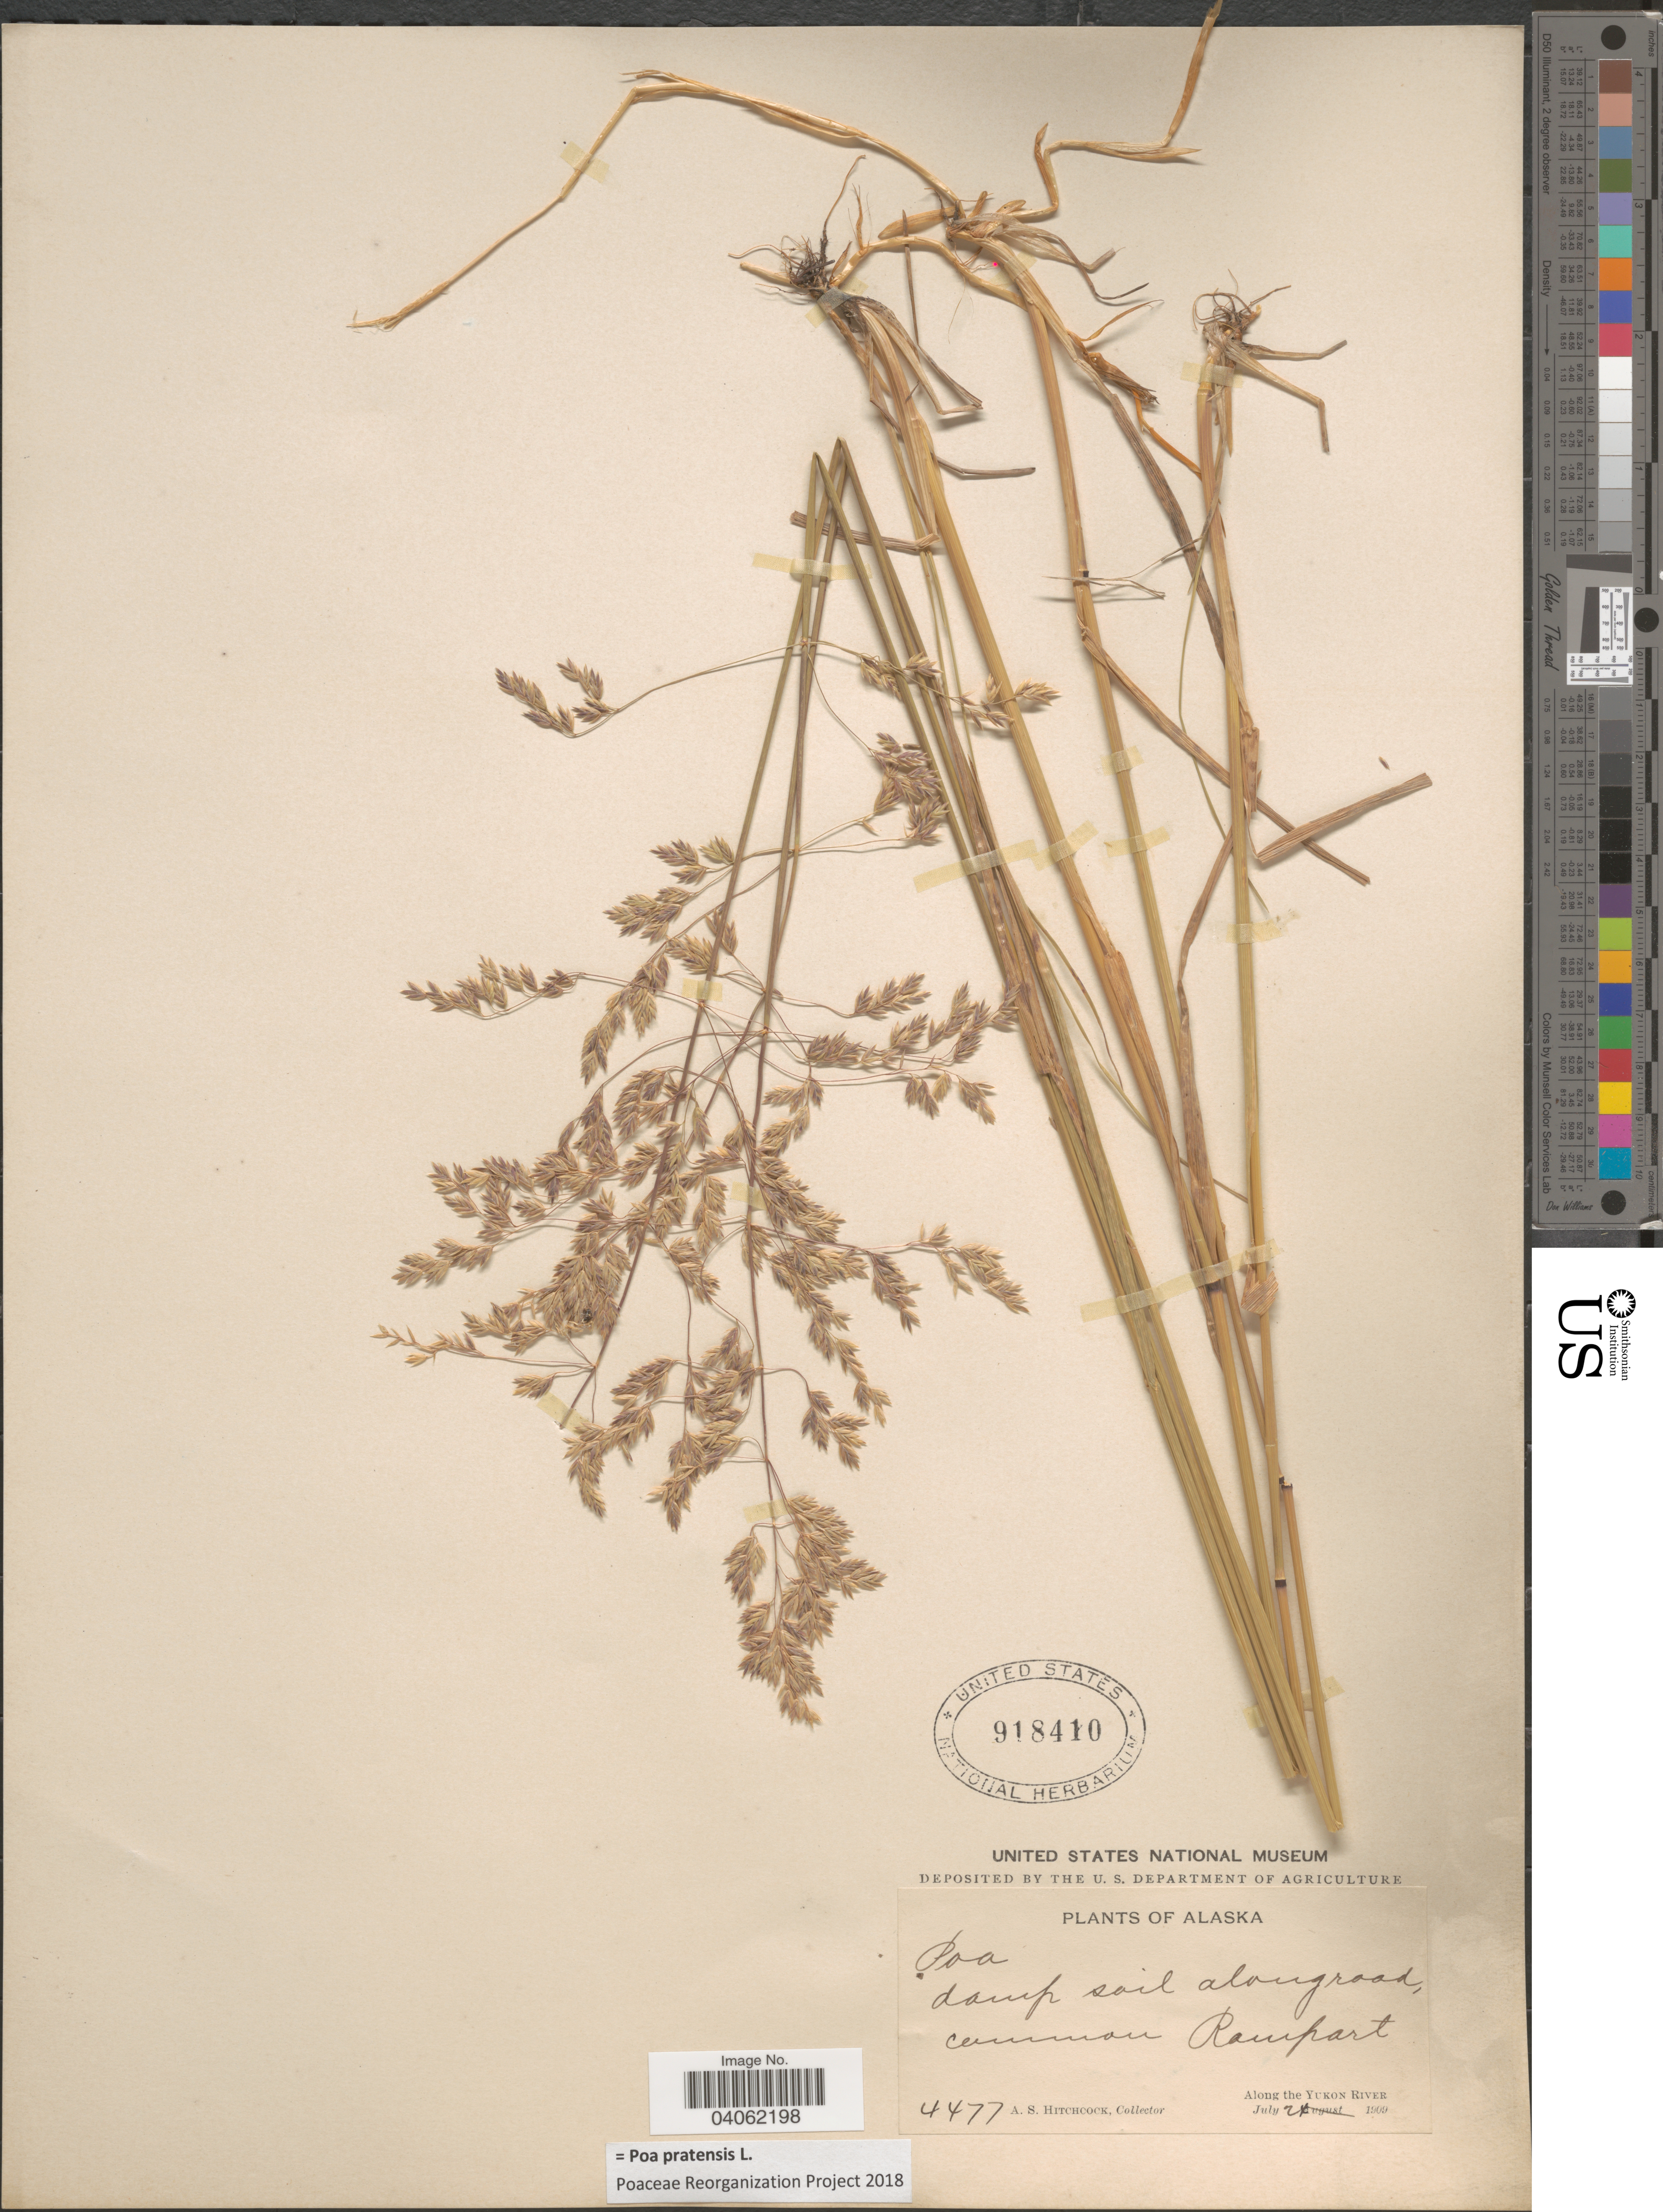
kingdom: Plantae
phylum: Tracheophyta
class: Liliopsida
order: Poales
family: Poaceae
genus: Poa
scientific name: Poa pratensis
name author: L.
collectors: A. S. Hitchcock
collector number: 4477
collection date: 1909-07-24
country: United States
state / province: Alaska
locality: Along road, Rampart. Along the Yukon River.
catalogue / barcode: US 918410